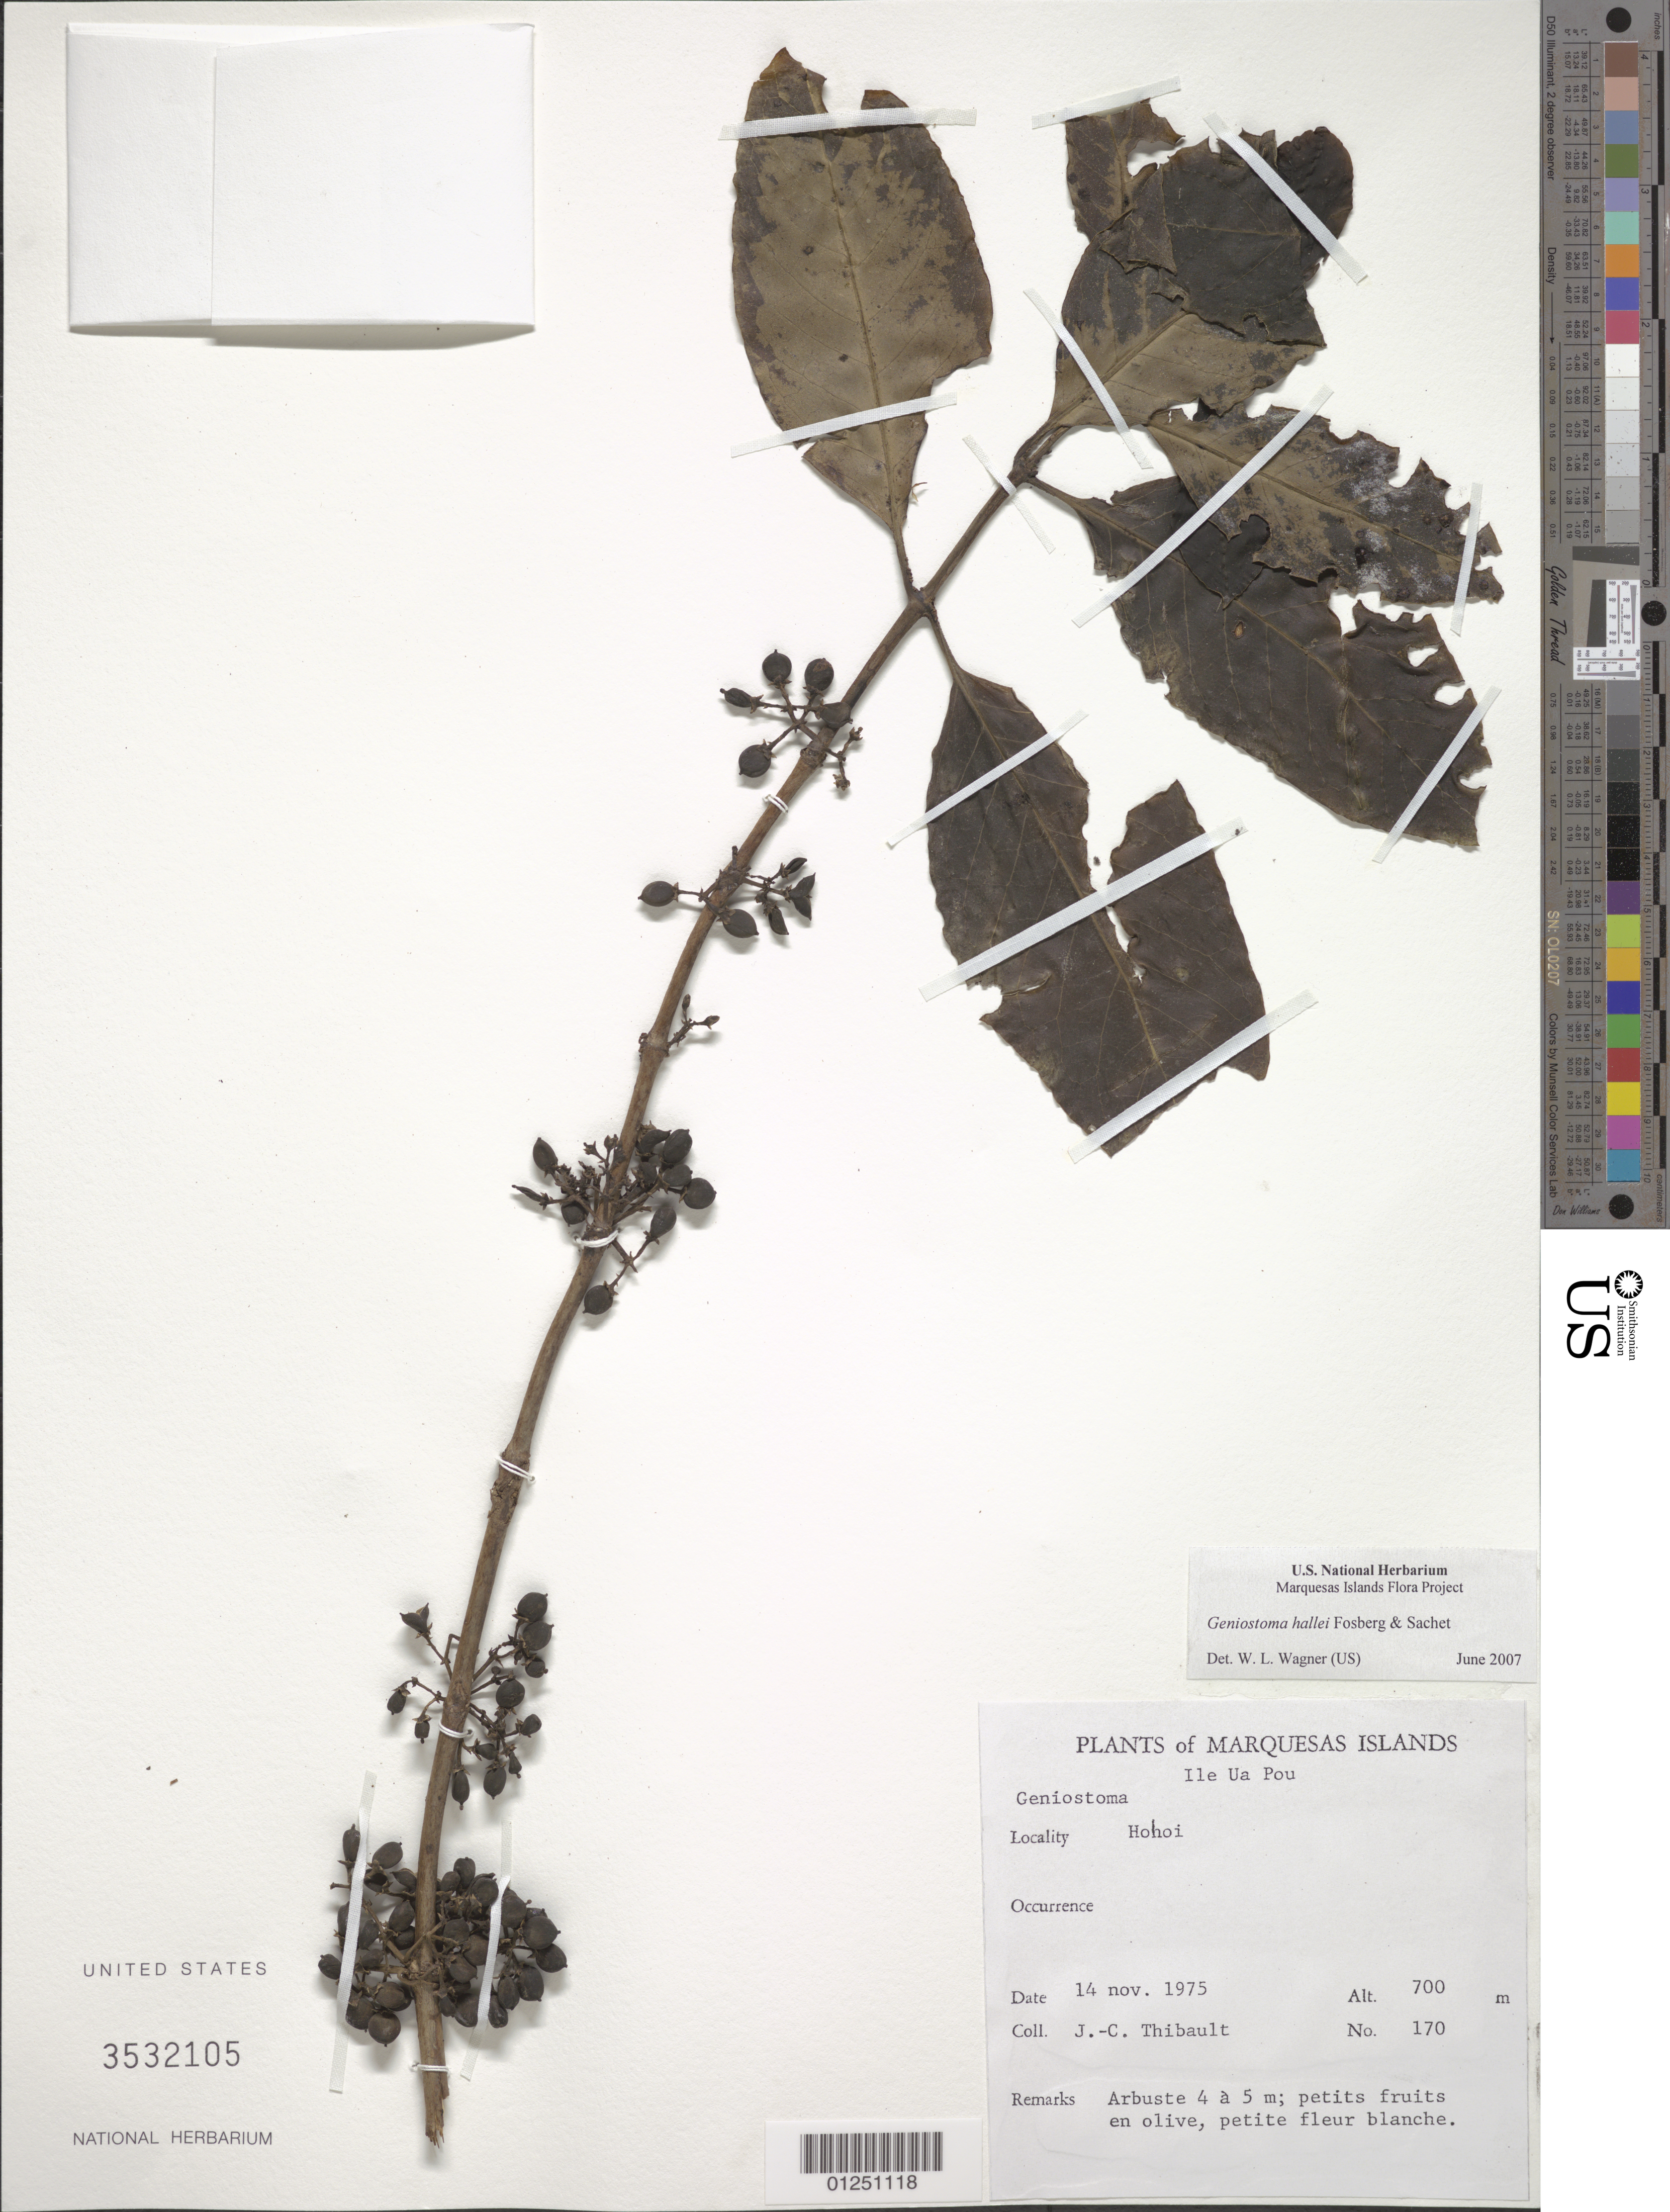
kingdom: Plantae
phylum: Tracheophyta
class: Magnoliopsida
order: Gentianales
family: Loganiaceae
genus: Geniostoma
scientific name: Geniostoma hallei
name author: Fosberg & Sachet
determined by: Wagner, W. L., (BOT), Smithsonian Institution - National Museum of Natural History (UNITED STATES)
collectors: J. Thibault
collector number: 170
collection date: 1975-11-14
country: French Polynesia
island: Ua Pou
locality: Hohoi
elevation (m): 700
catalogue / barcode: US 3532105